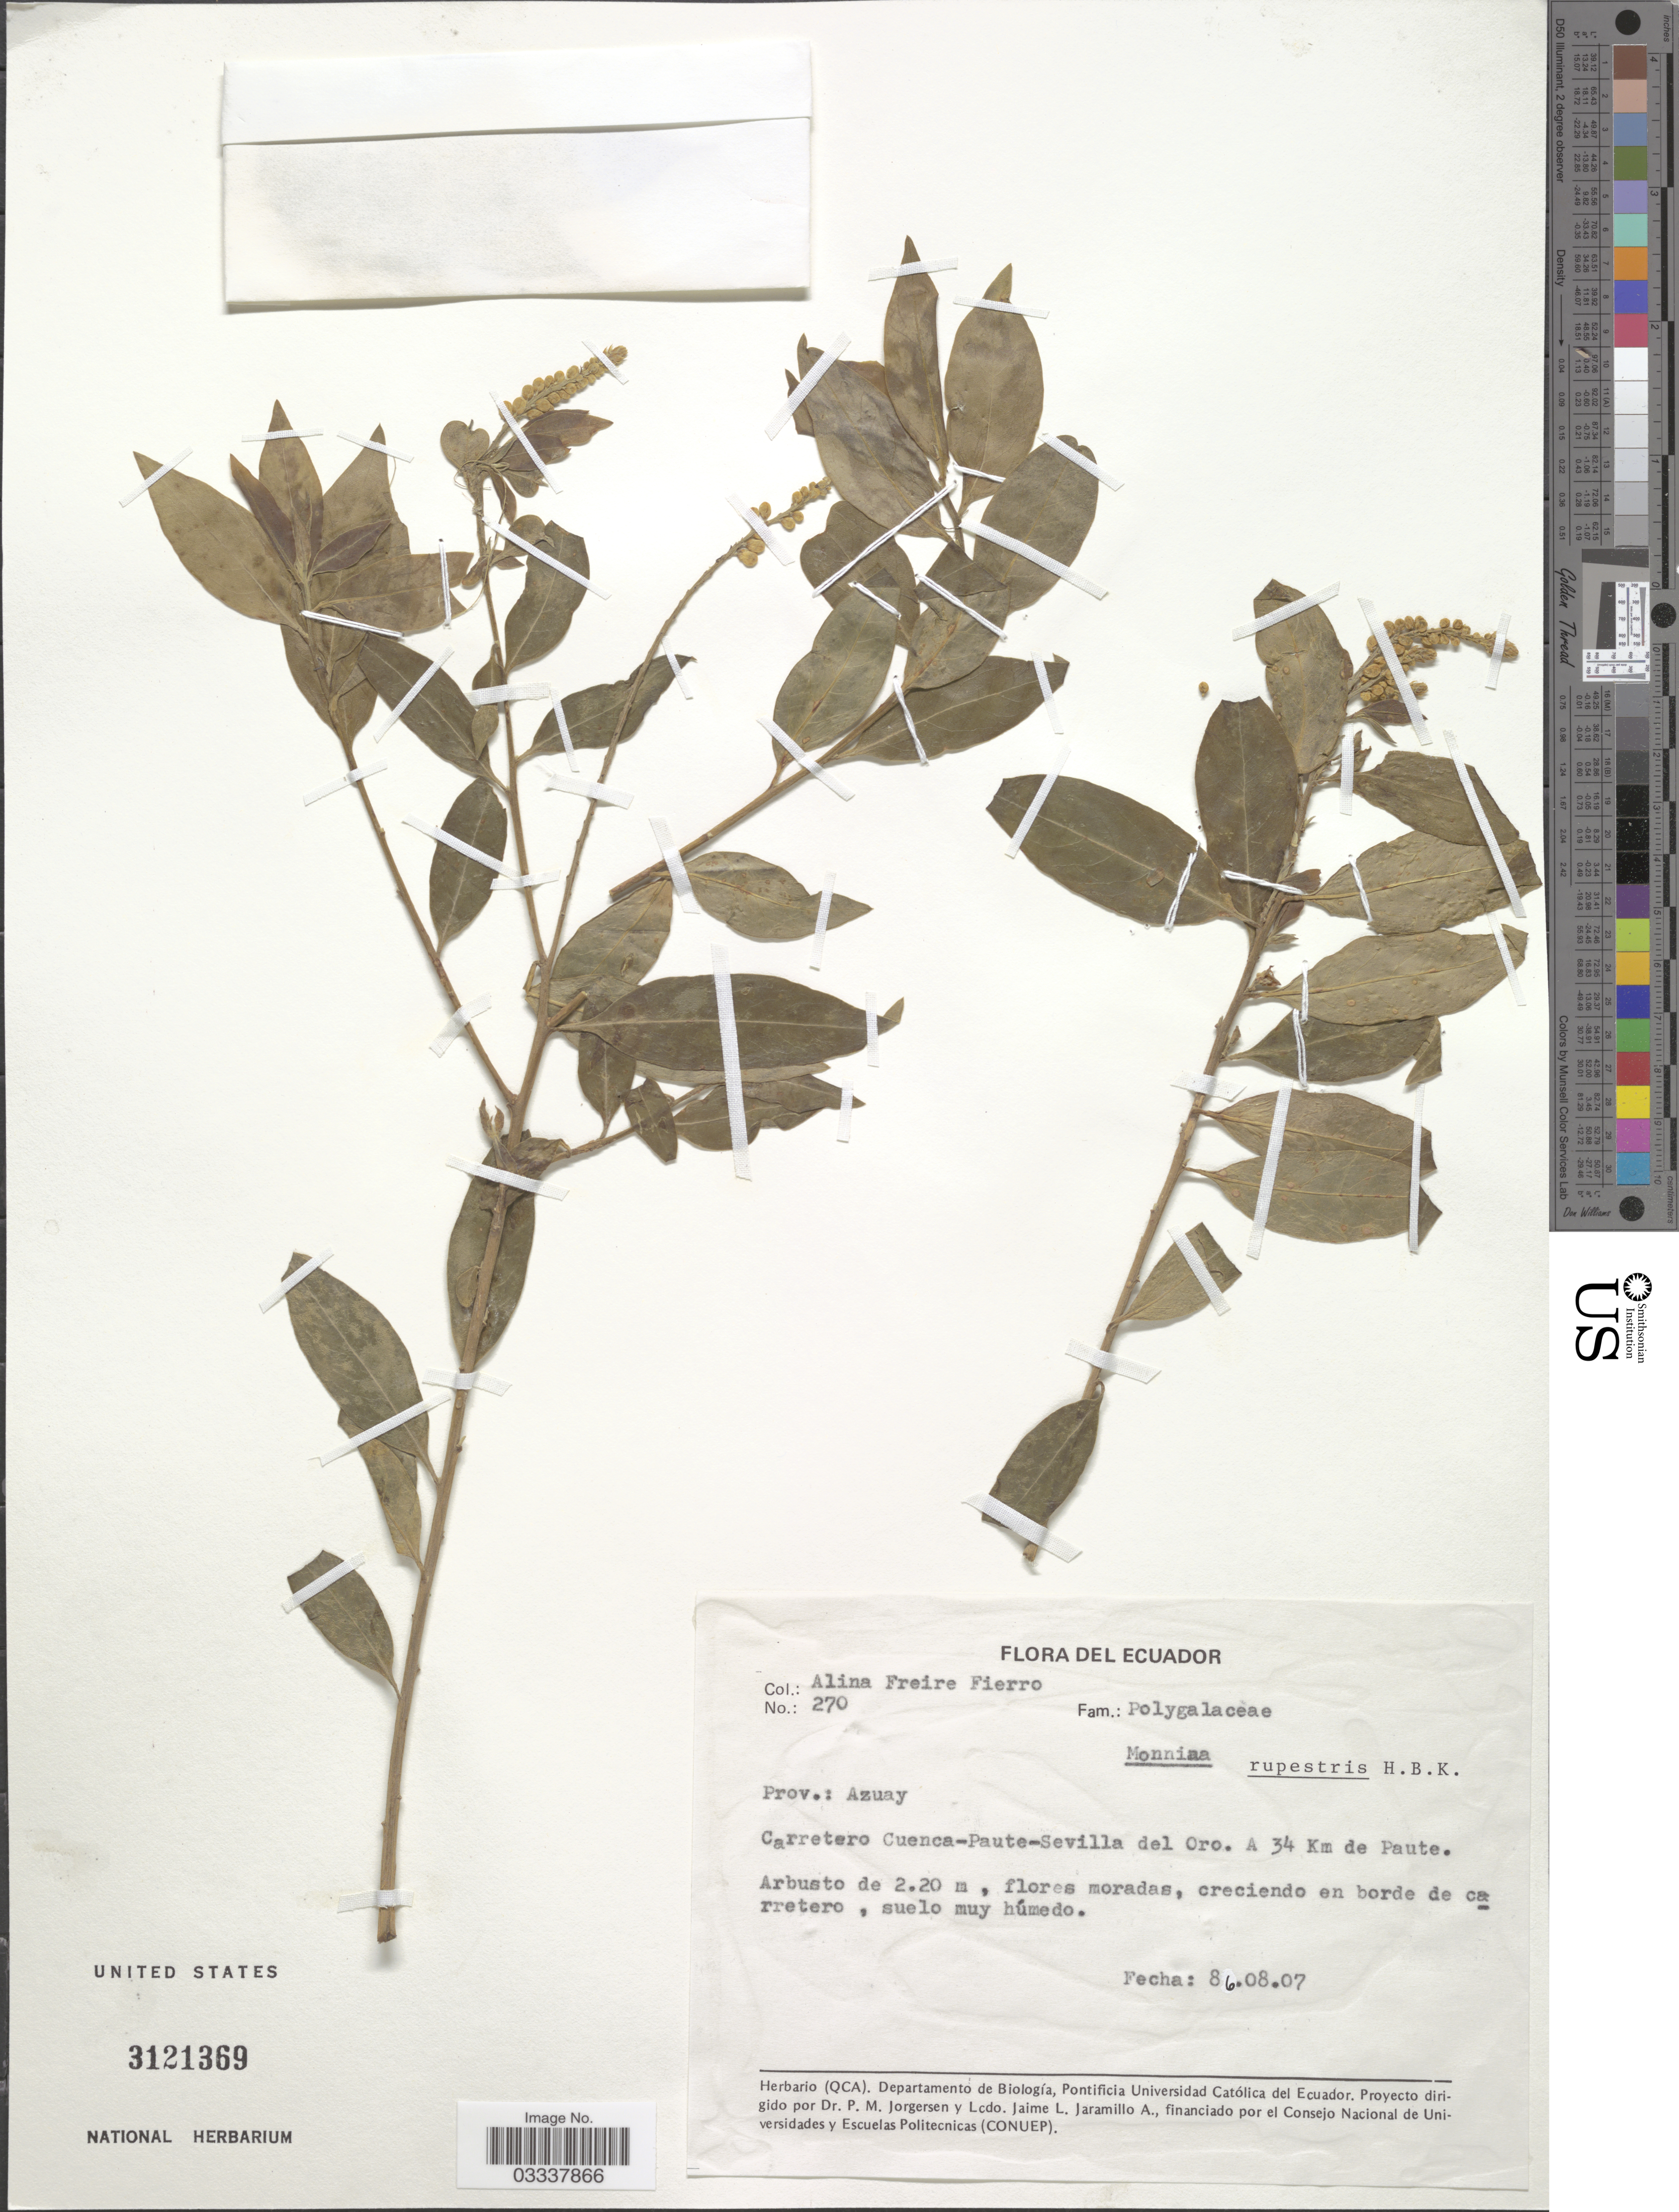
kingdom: Plantae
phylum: Tracheophyta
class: Magnoliopsida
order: Fabales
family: Polygalaceae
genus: Monnina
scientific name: Monnina rupestris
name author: Kunth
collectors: A. Freire-Fierro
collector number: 270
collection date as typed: Transcribed d/m/y: 7/8/86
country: Ecuador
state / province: Azuay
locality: Carretero Cuenca-Paute-Sevilla del Oro. A 34 Km de Paute.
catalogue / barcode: US 3121369